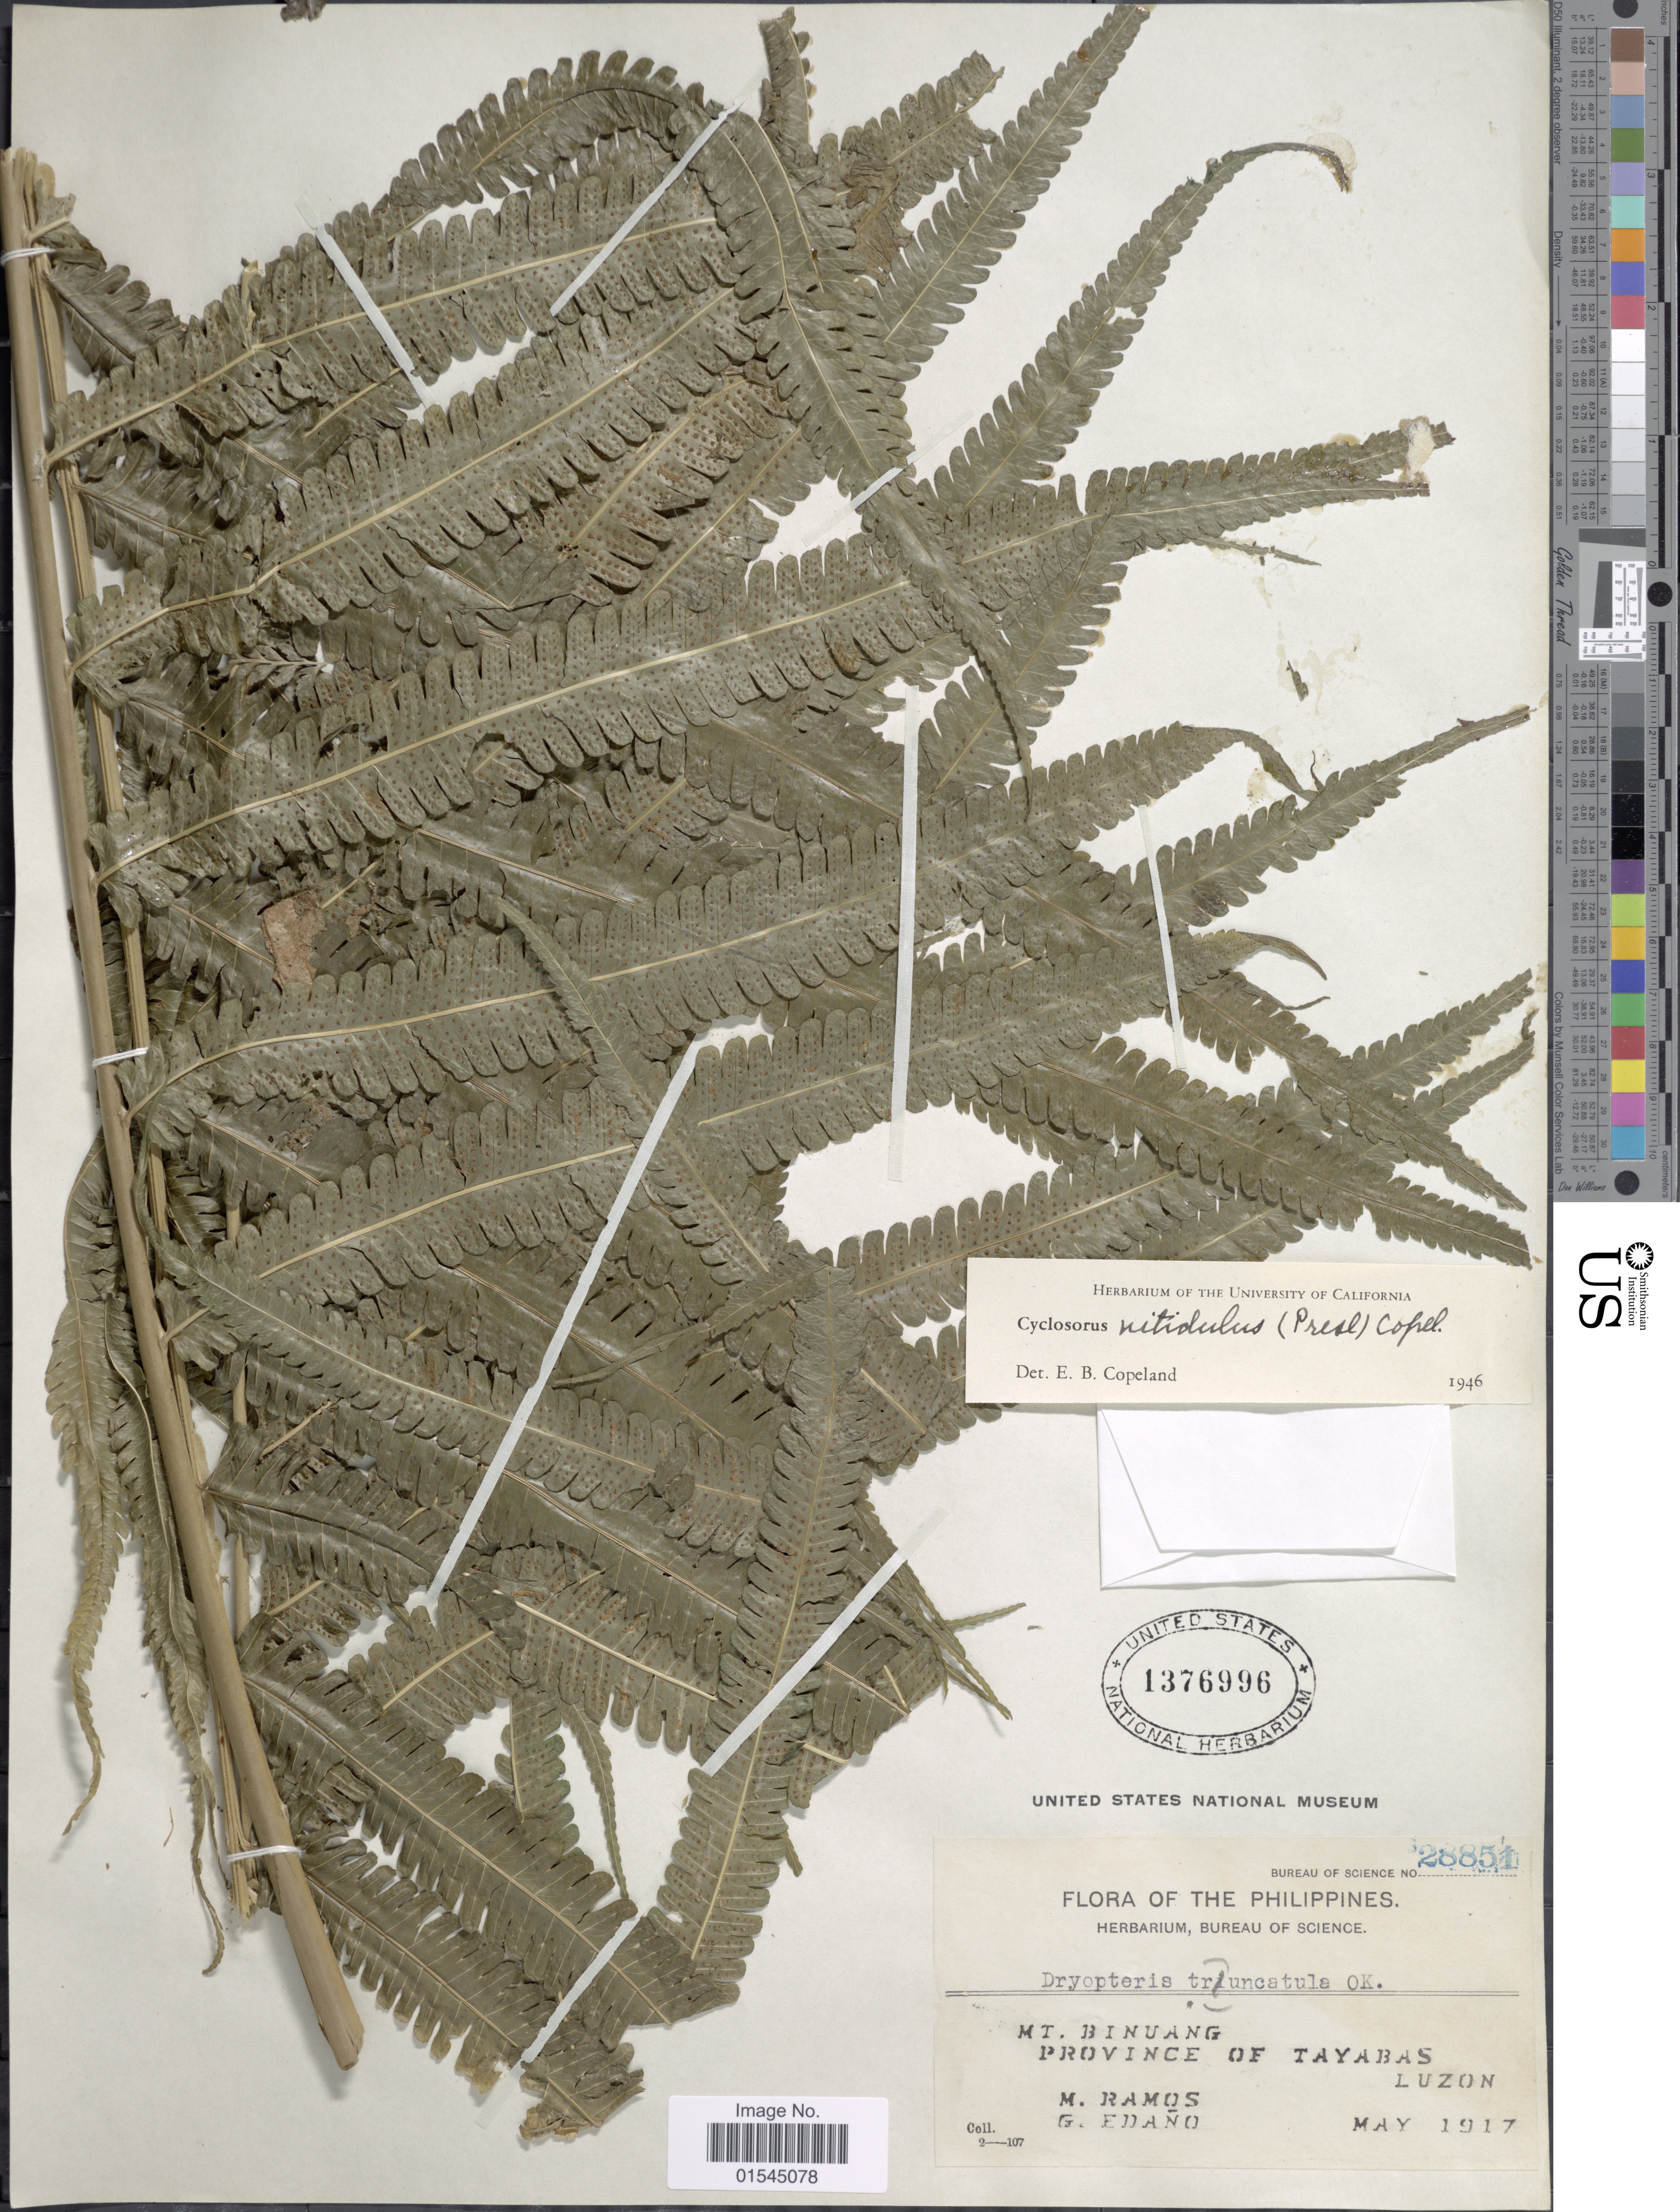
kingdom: Plantae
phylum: Tracheophyta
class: Polypodiopsida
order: Polypodiales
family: Thelypteridaceae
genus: Sphaerostephanos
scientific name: Sphaerostephanos productus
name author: (Kaulf.) Holttum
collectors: M. Ramos & G. Edaño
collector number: Bureau of Science 28851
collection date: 1917-05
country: Philippines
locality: Mt. Binuang, Province of Tayabas, Luzon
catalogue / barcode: US 1376996